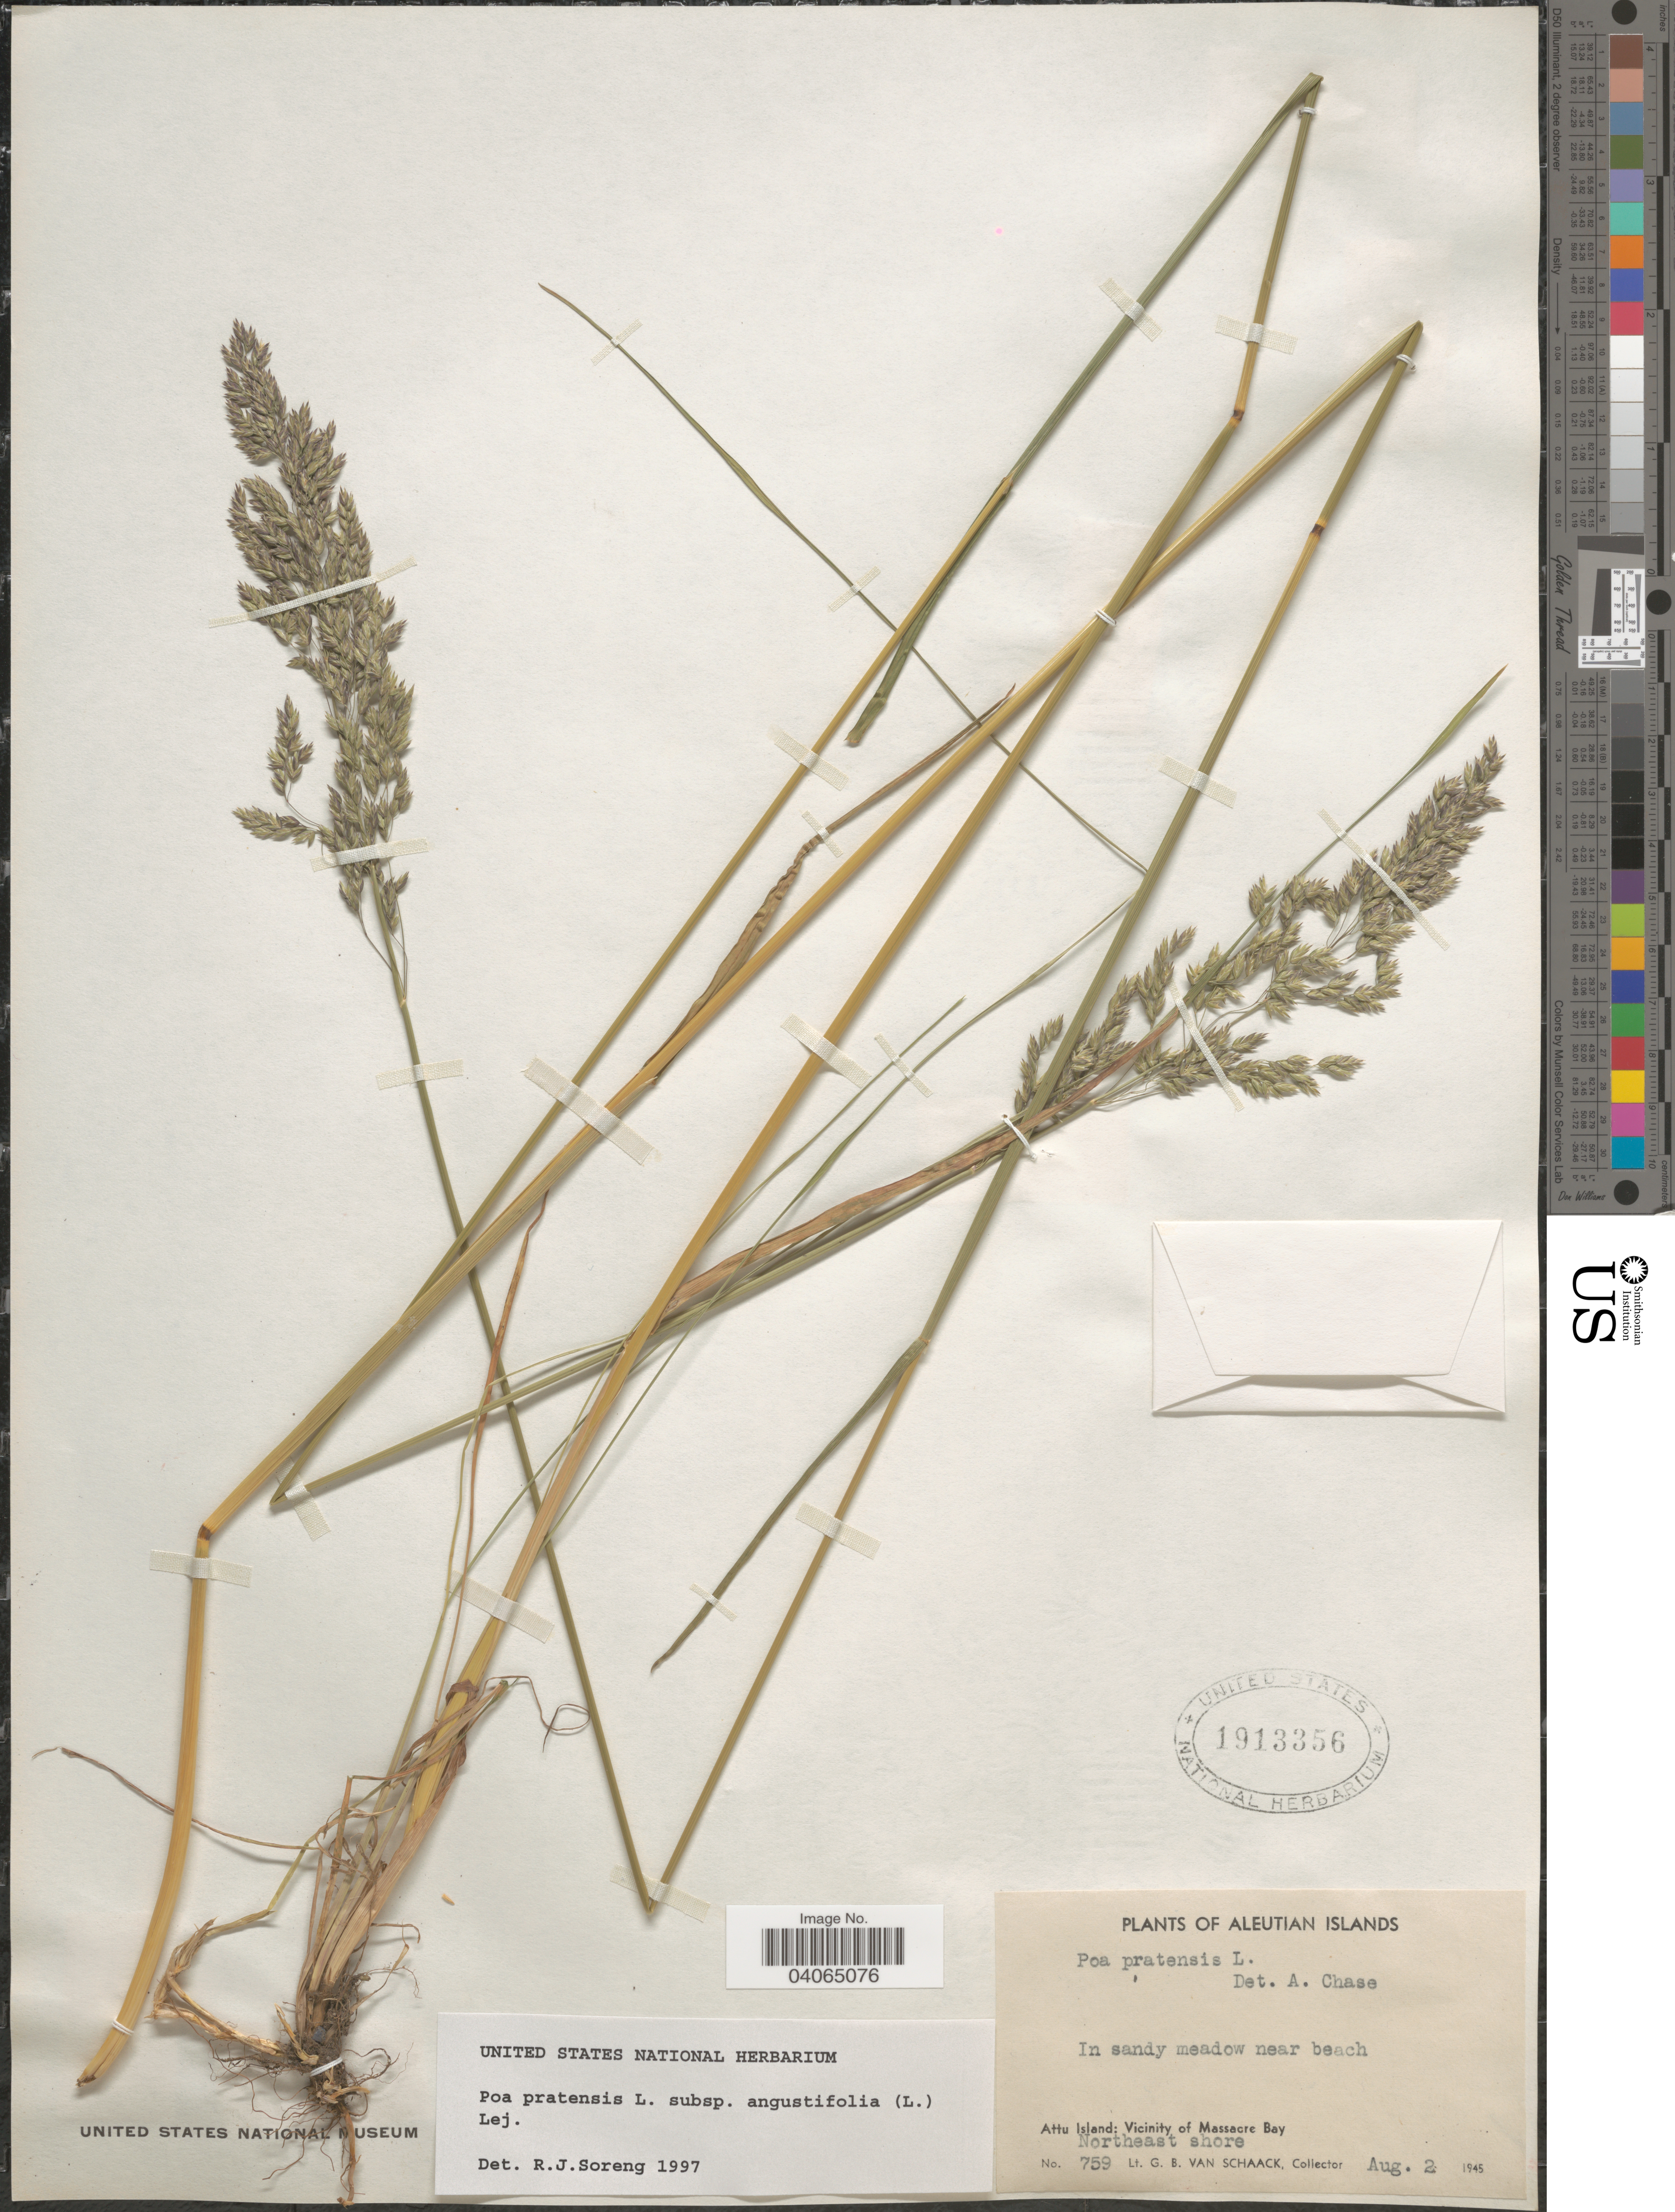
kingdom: Plantae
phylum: Tracheophyta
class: Liliopsida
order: Poales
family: Poaceae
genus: Poa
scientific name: Poa pratensis subsp. angustifolia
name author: (L.) Lej.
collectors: G. Van Schaack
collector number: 759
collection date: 1945-08-02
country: United States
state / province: Alaska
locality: Aleutian Islands. In sandy meadow near beach. Attu Island: Vicinity of Massacre Bay. Northeast shore.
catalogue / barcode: US 1913356